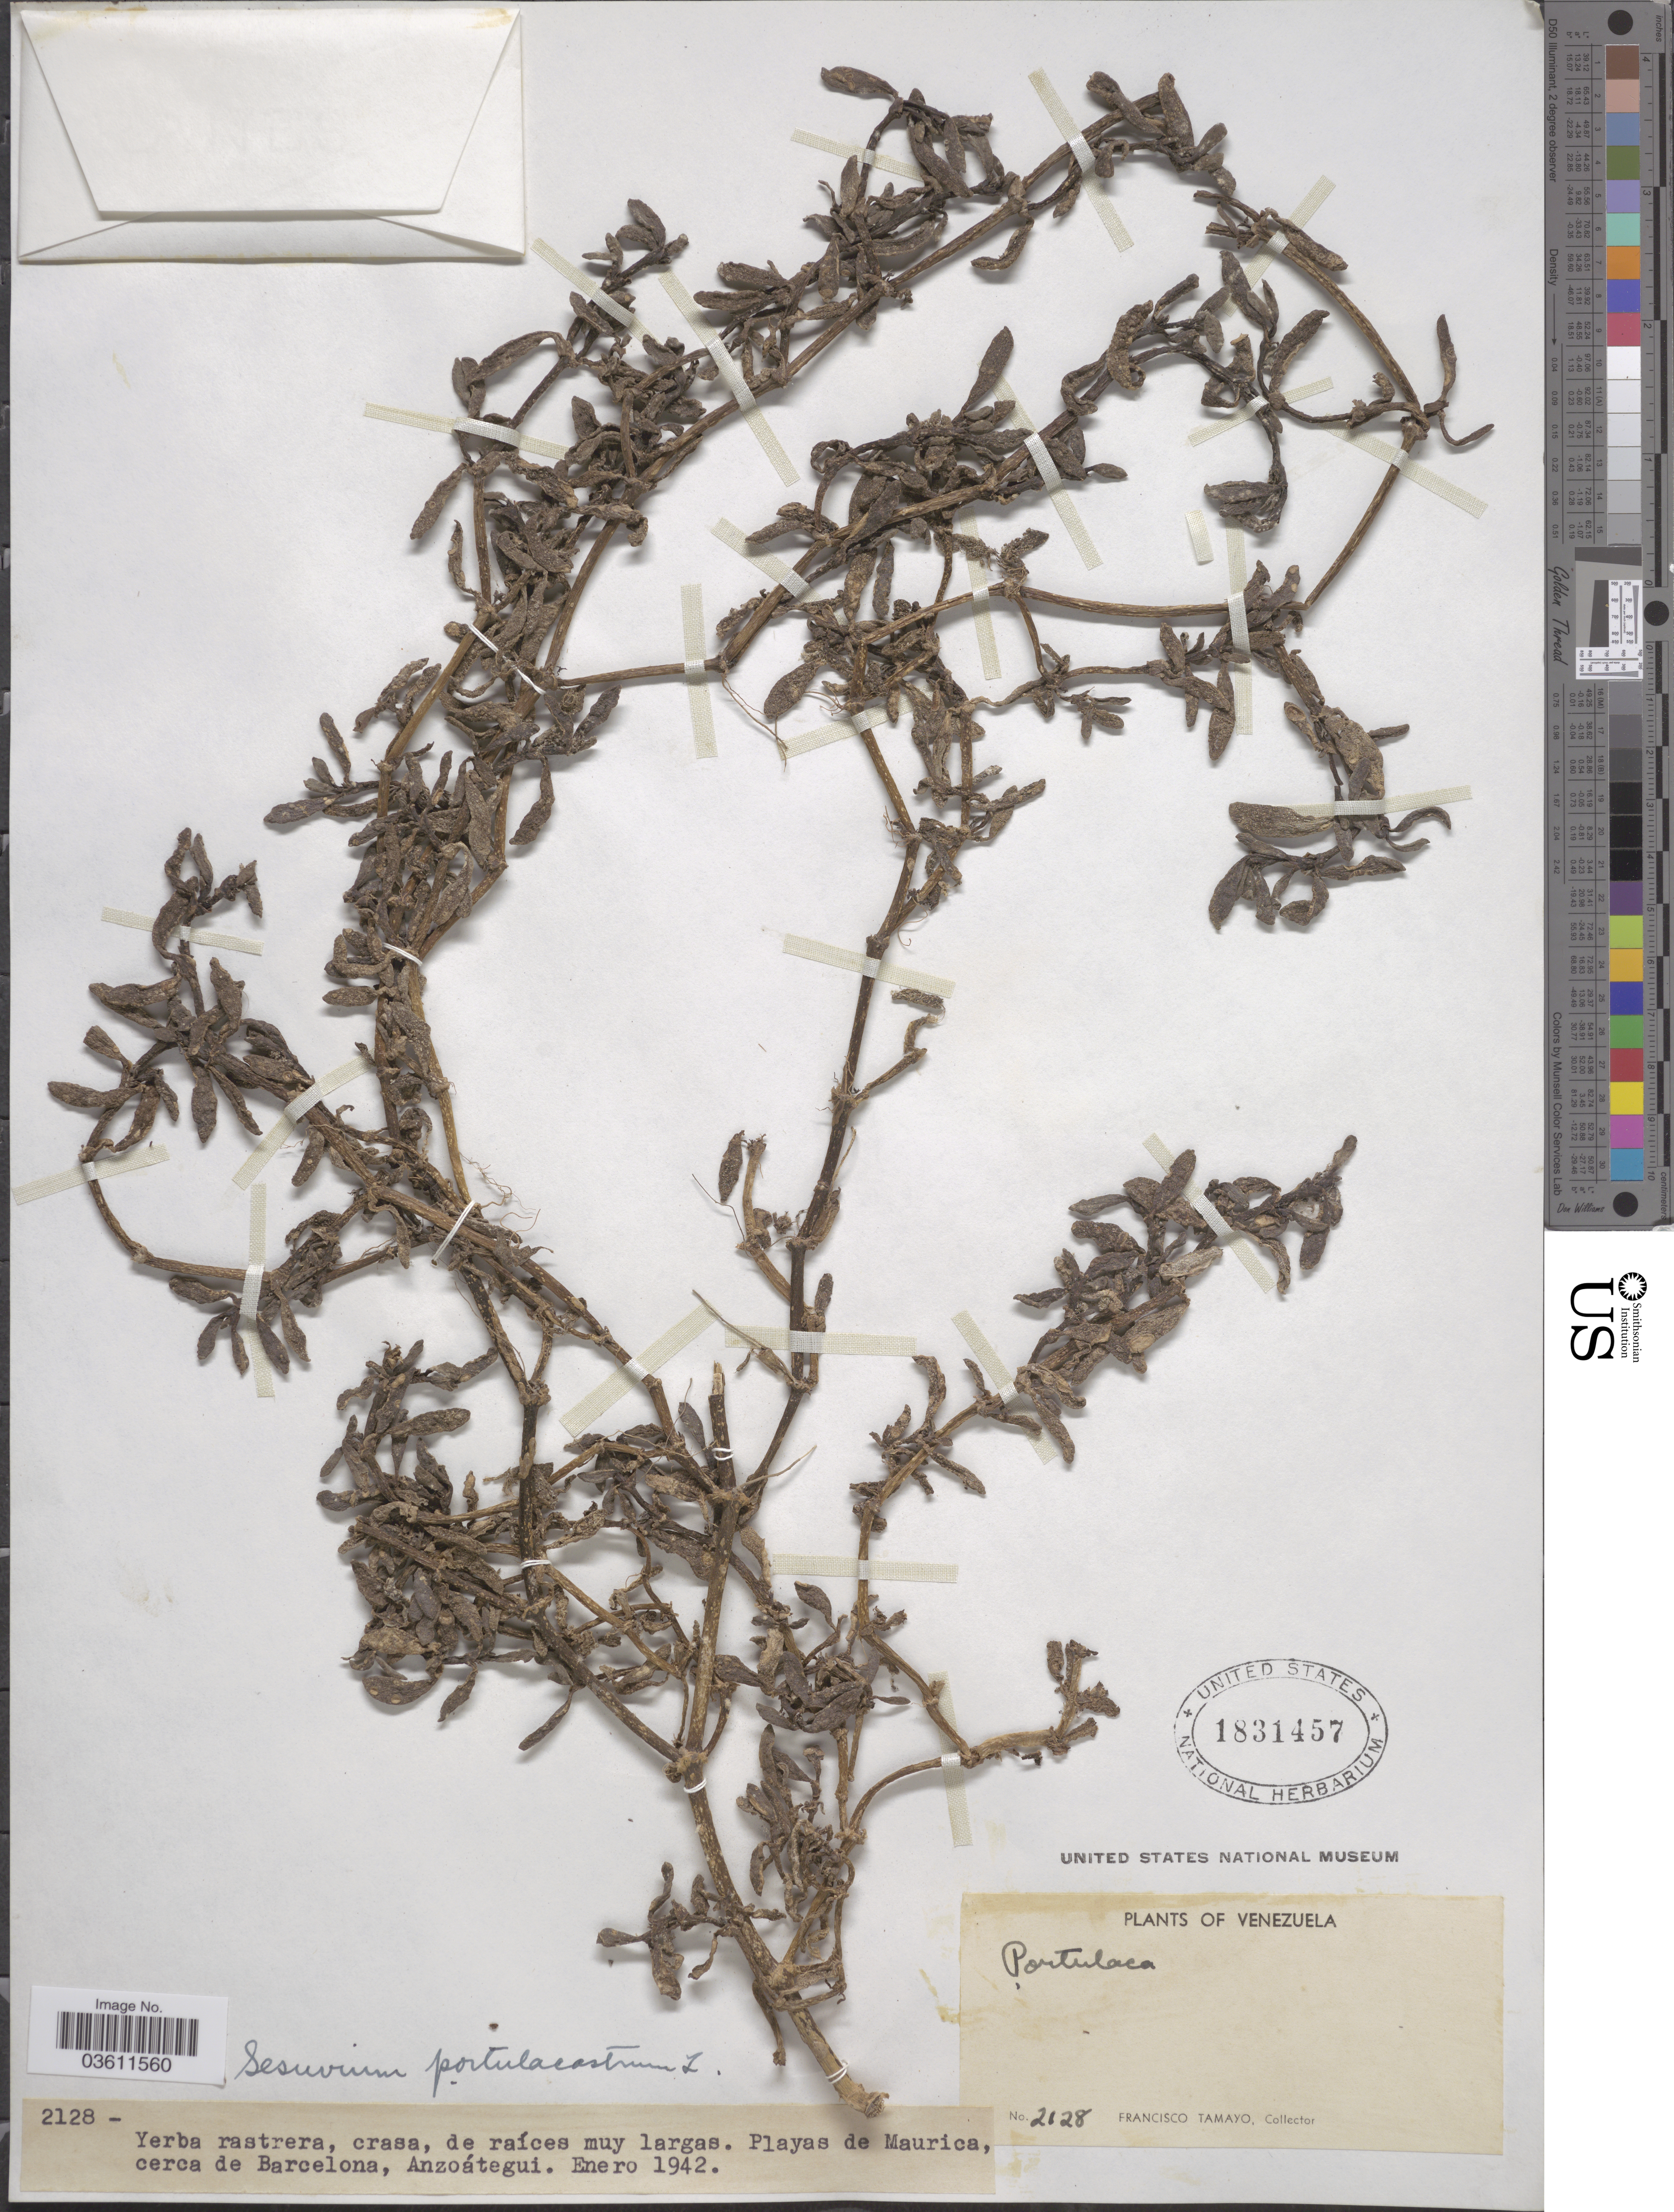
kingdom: Plantae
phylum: Tracheophyta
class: Magnoliopsida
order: Caryophyllales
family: Aizoaceae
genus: Sesuvium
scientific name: Sesuvium portulacastrum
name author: (L.) L.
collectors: F. Tamayo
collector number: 2128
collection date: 1942-01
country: Venezuela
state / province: Anzoategui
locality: Playas de Maurica, cerca de Barcelona.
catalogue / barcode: US 1831457